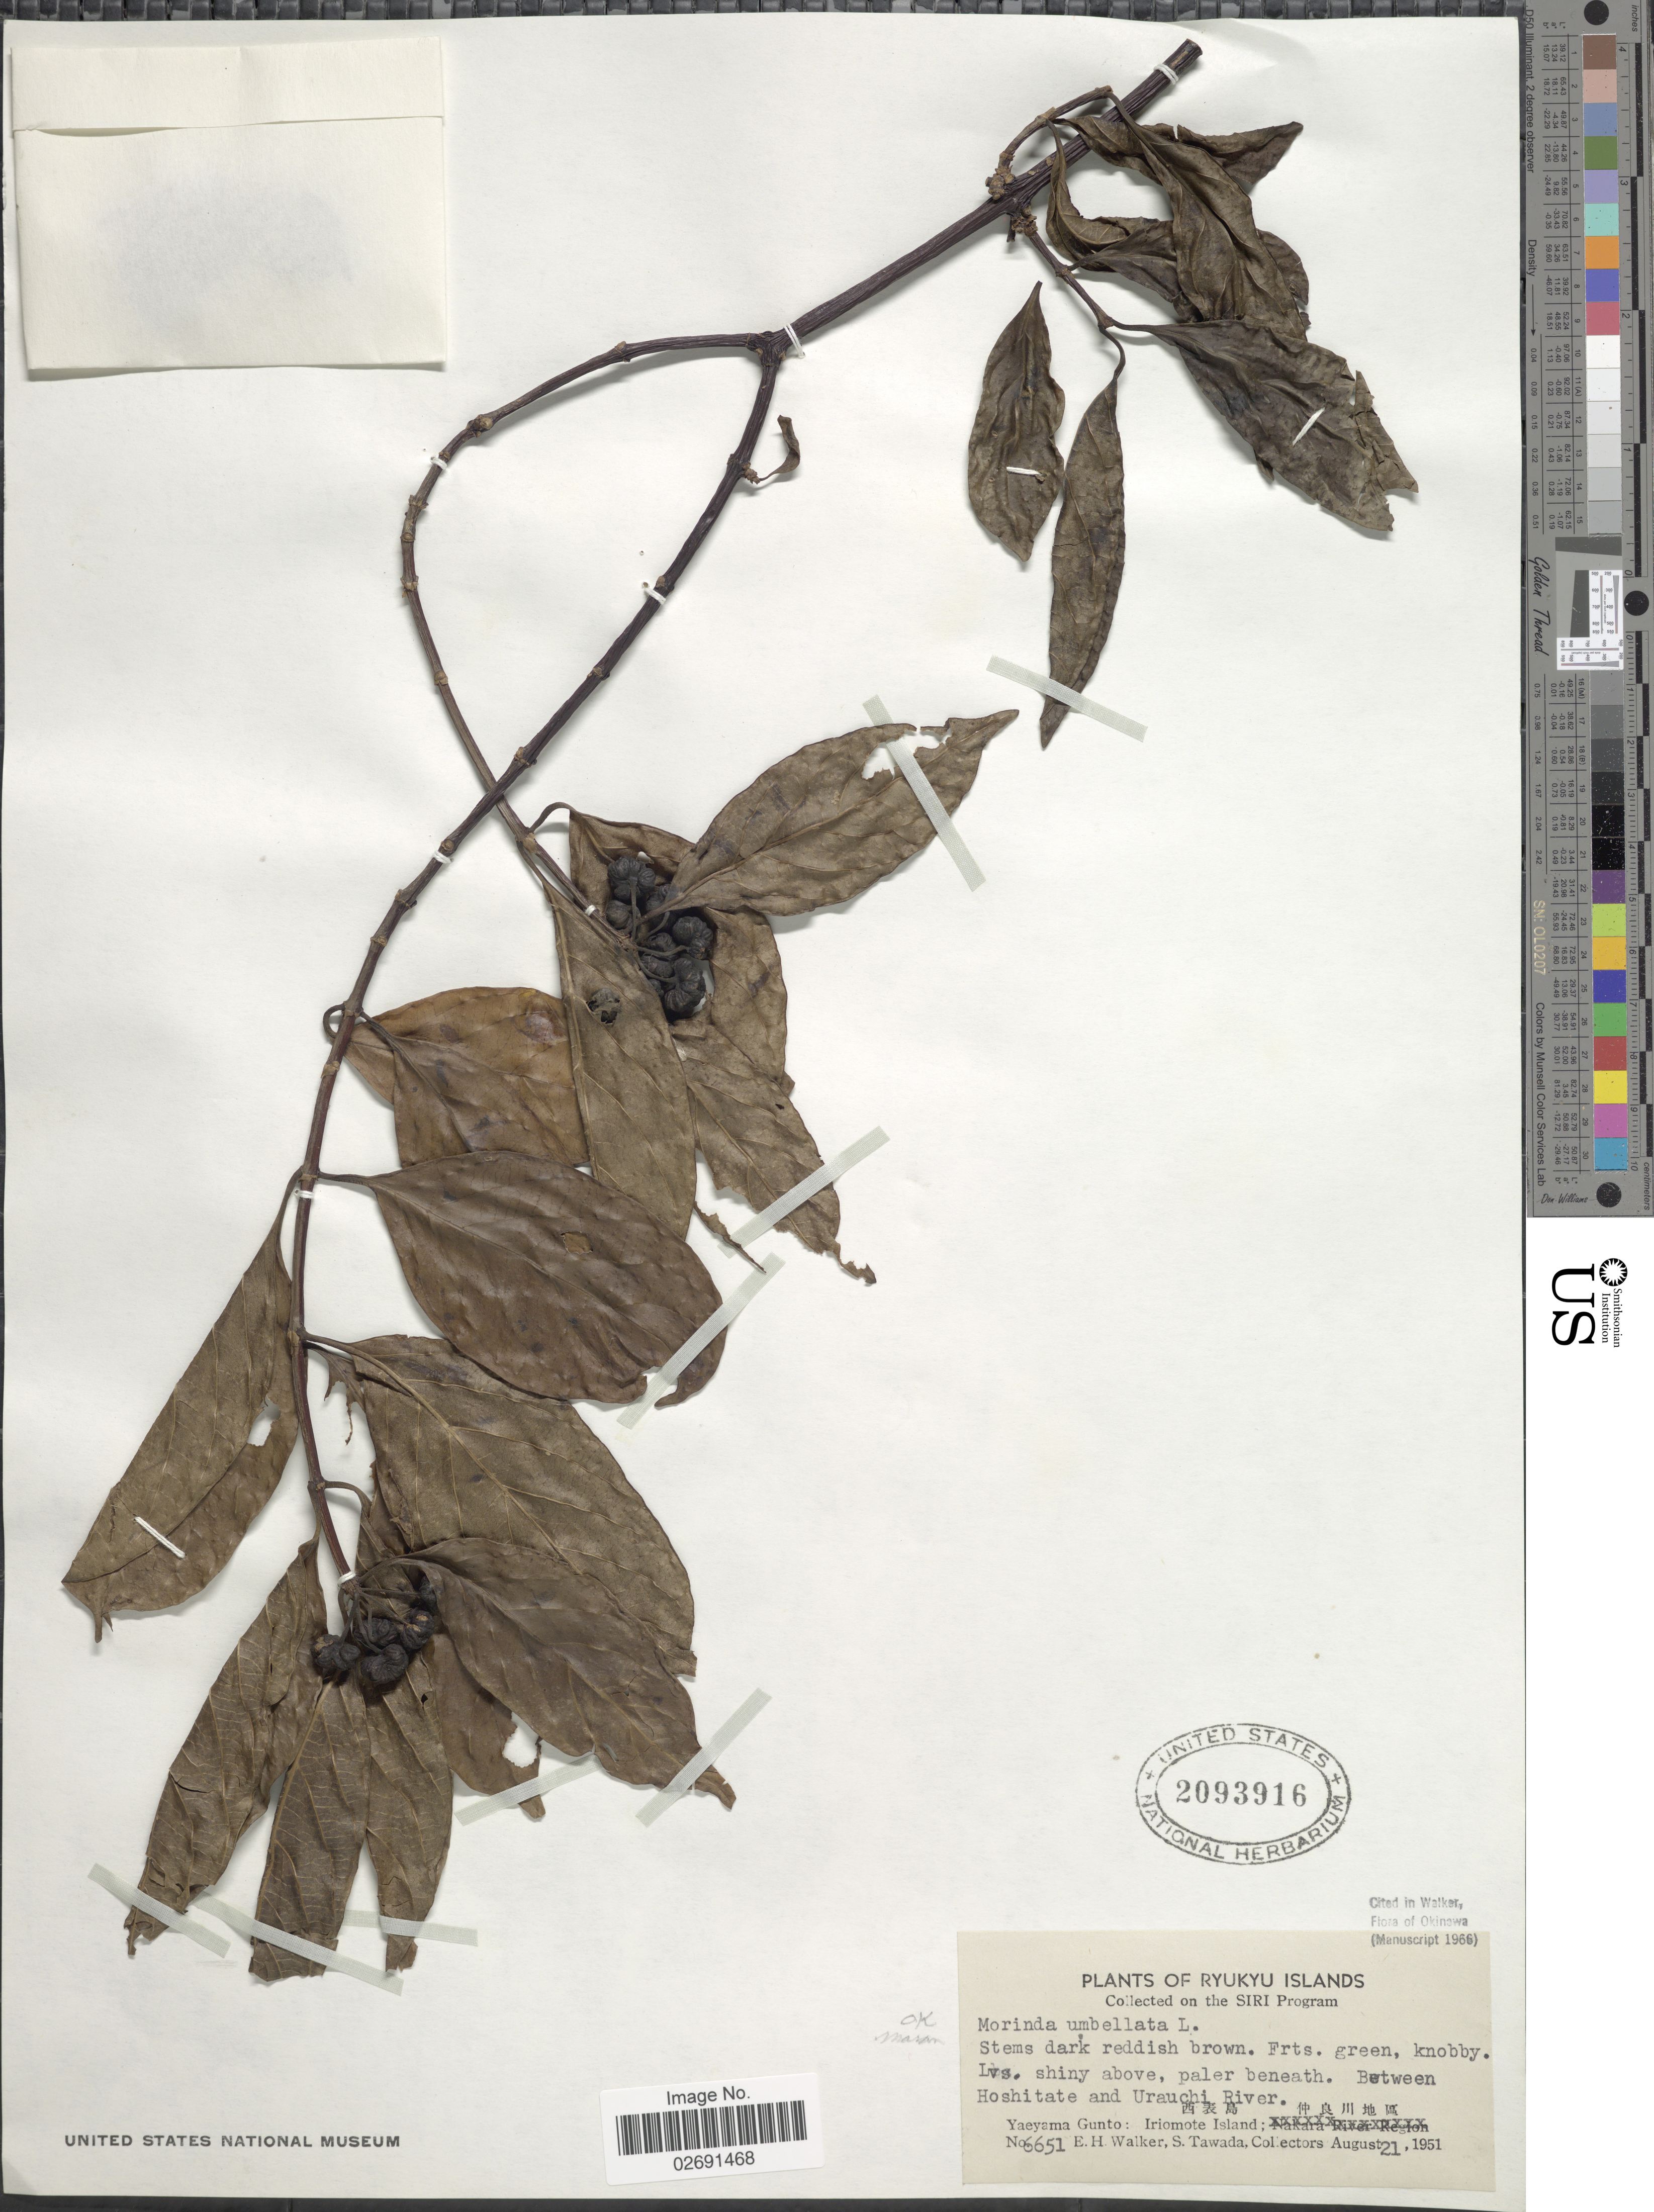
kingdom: Plantae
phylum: Tracheophyta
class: Magnoliopsida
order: Gentianales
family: Rubiaceae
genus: Gynochthodes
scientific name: Gynochthodes umbellata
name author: (L.) Razafim. & B. Bremer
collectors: E. H. Walker & S. Tawada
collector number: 6651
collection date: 1951-08-21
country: Japan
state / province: Okinawa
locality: Ryukyu Islands, between Hoshitate and Urauchi River, Yaeyama Gunto: Iriomote Island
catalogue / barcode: US 2093916